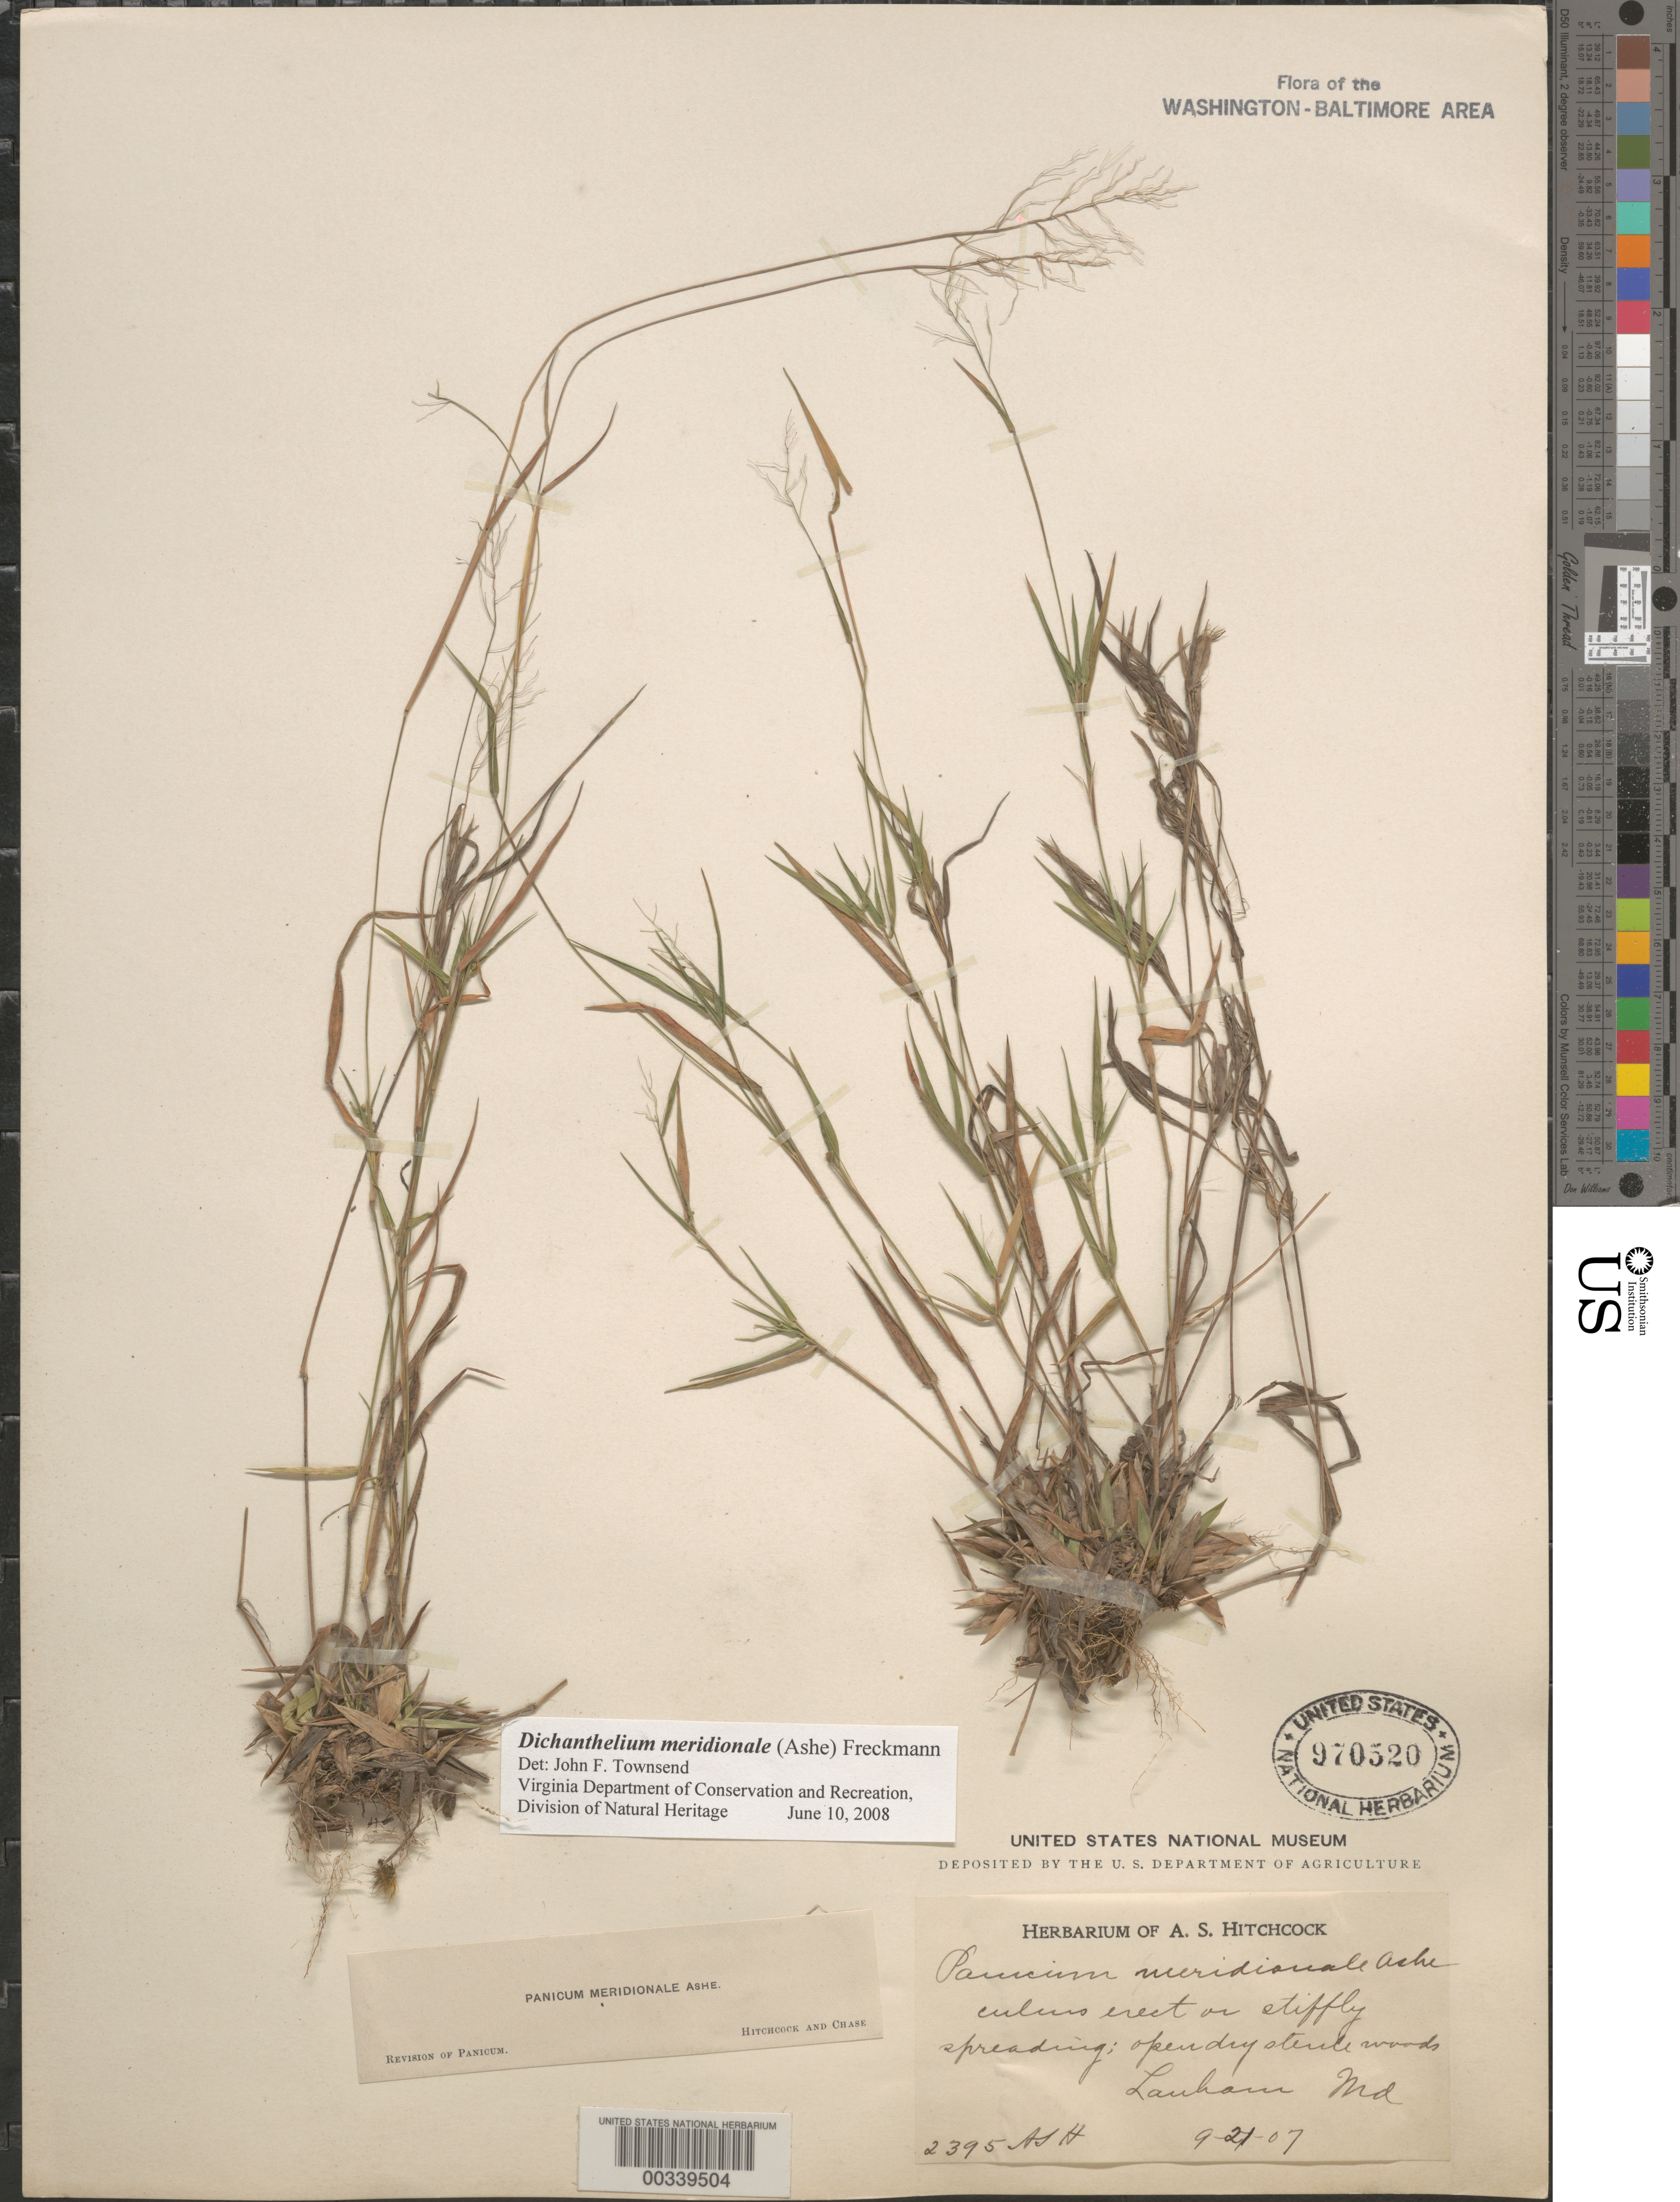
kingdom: Plantae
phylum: Tracheophyta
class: Liliopsida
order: Poales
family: Poaceae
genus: Dichanthelium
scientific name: Dichanthelium meridionale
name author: (Ashe) Freckmann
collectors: A. S. Hitchcock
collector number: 2395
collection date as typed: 21 Sep 1907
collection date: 1907-09-21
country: United States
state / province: Maryland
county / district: Prince George's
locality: Lanham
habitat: Open dry sterile woods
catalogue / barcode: US 970520